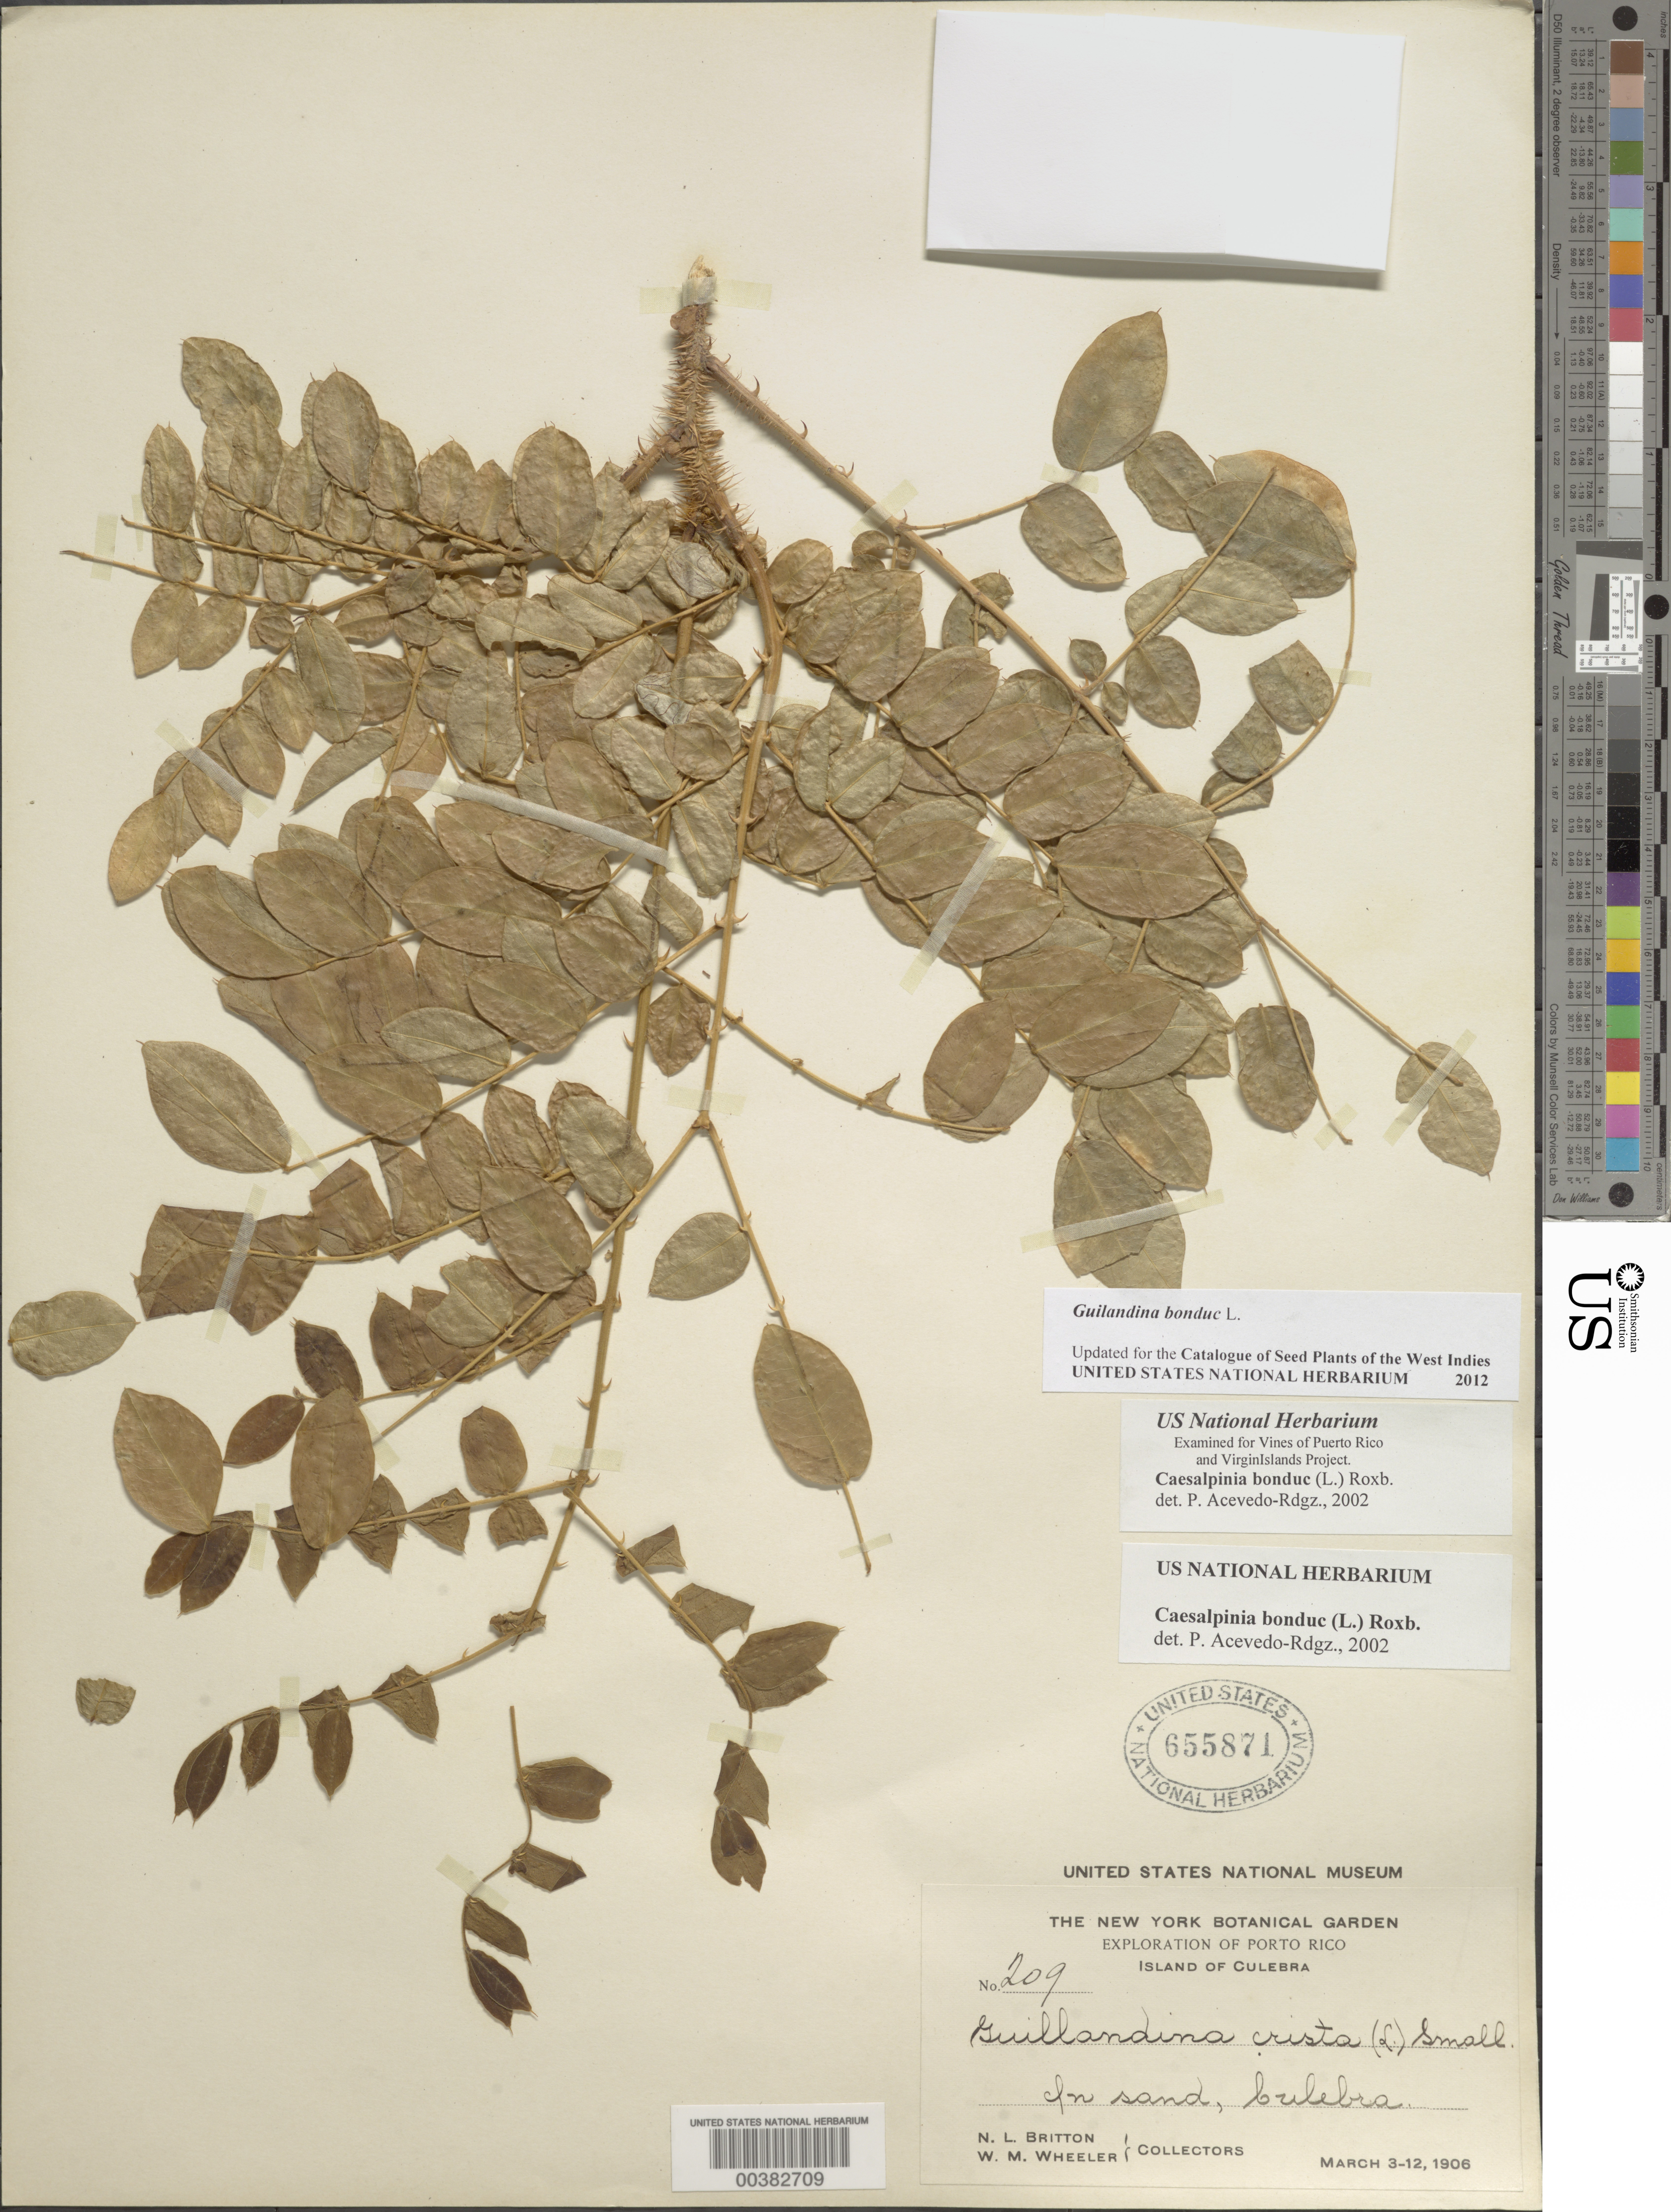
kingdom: Plantae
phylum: Tracheophyta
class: Magnoliopsida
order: Fabales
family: Fabaceae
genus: Guilandina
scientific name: Guilandina bonduc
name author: L.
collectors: N. Britton & W. Wheeler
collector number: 209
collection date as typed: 03 Mar 1906 to 12 Mar 1906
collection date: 1906-03-03/1906-03-12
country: Puerto Rico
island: Culebra Island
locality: Culebra.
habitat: in sand.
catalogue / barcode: US 655871